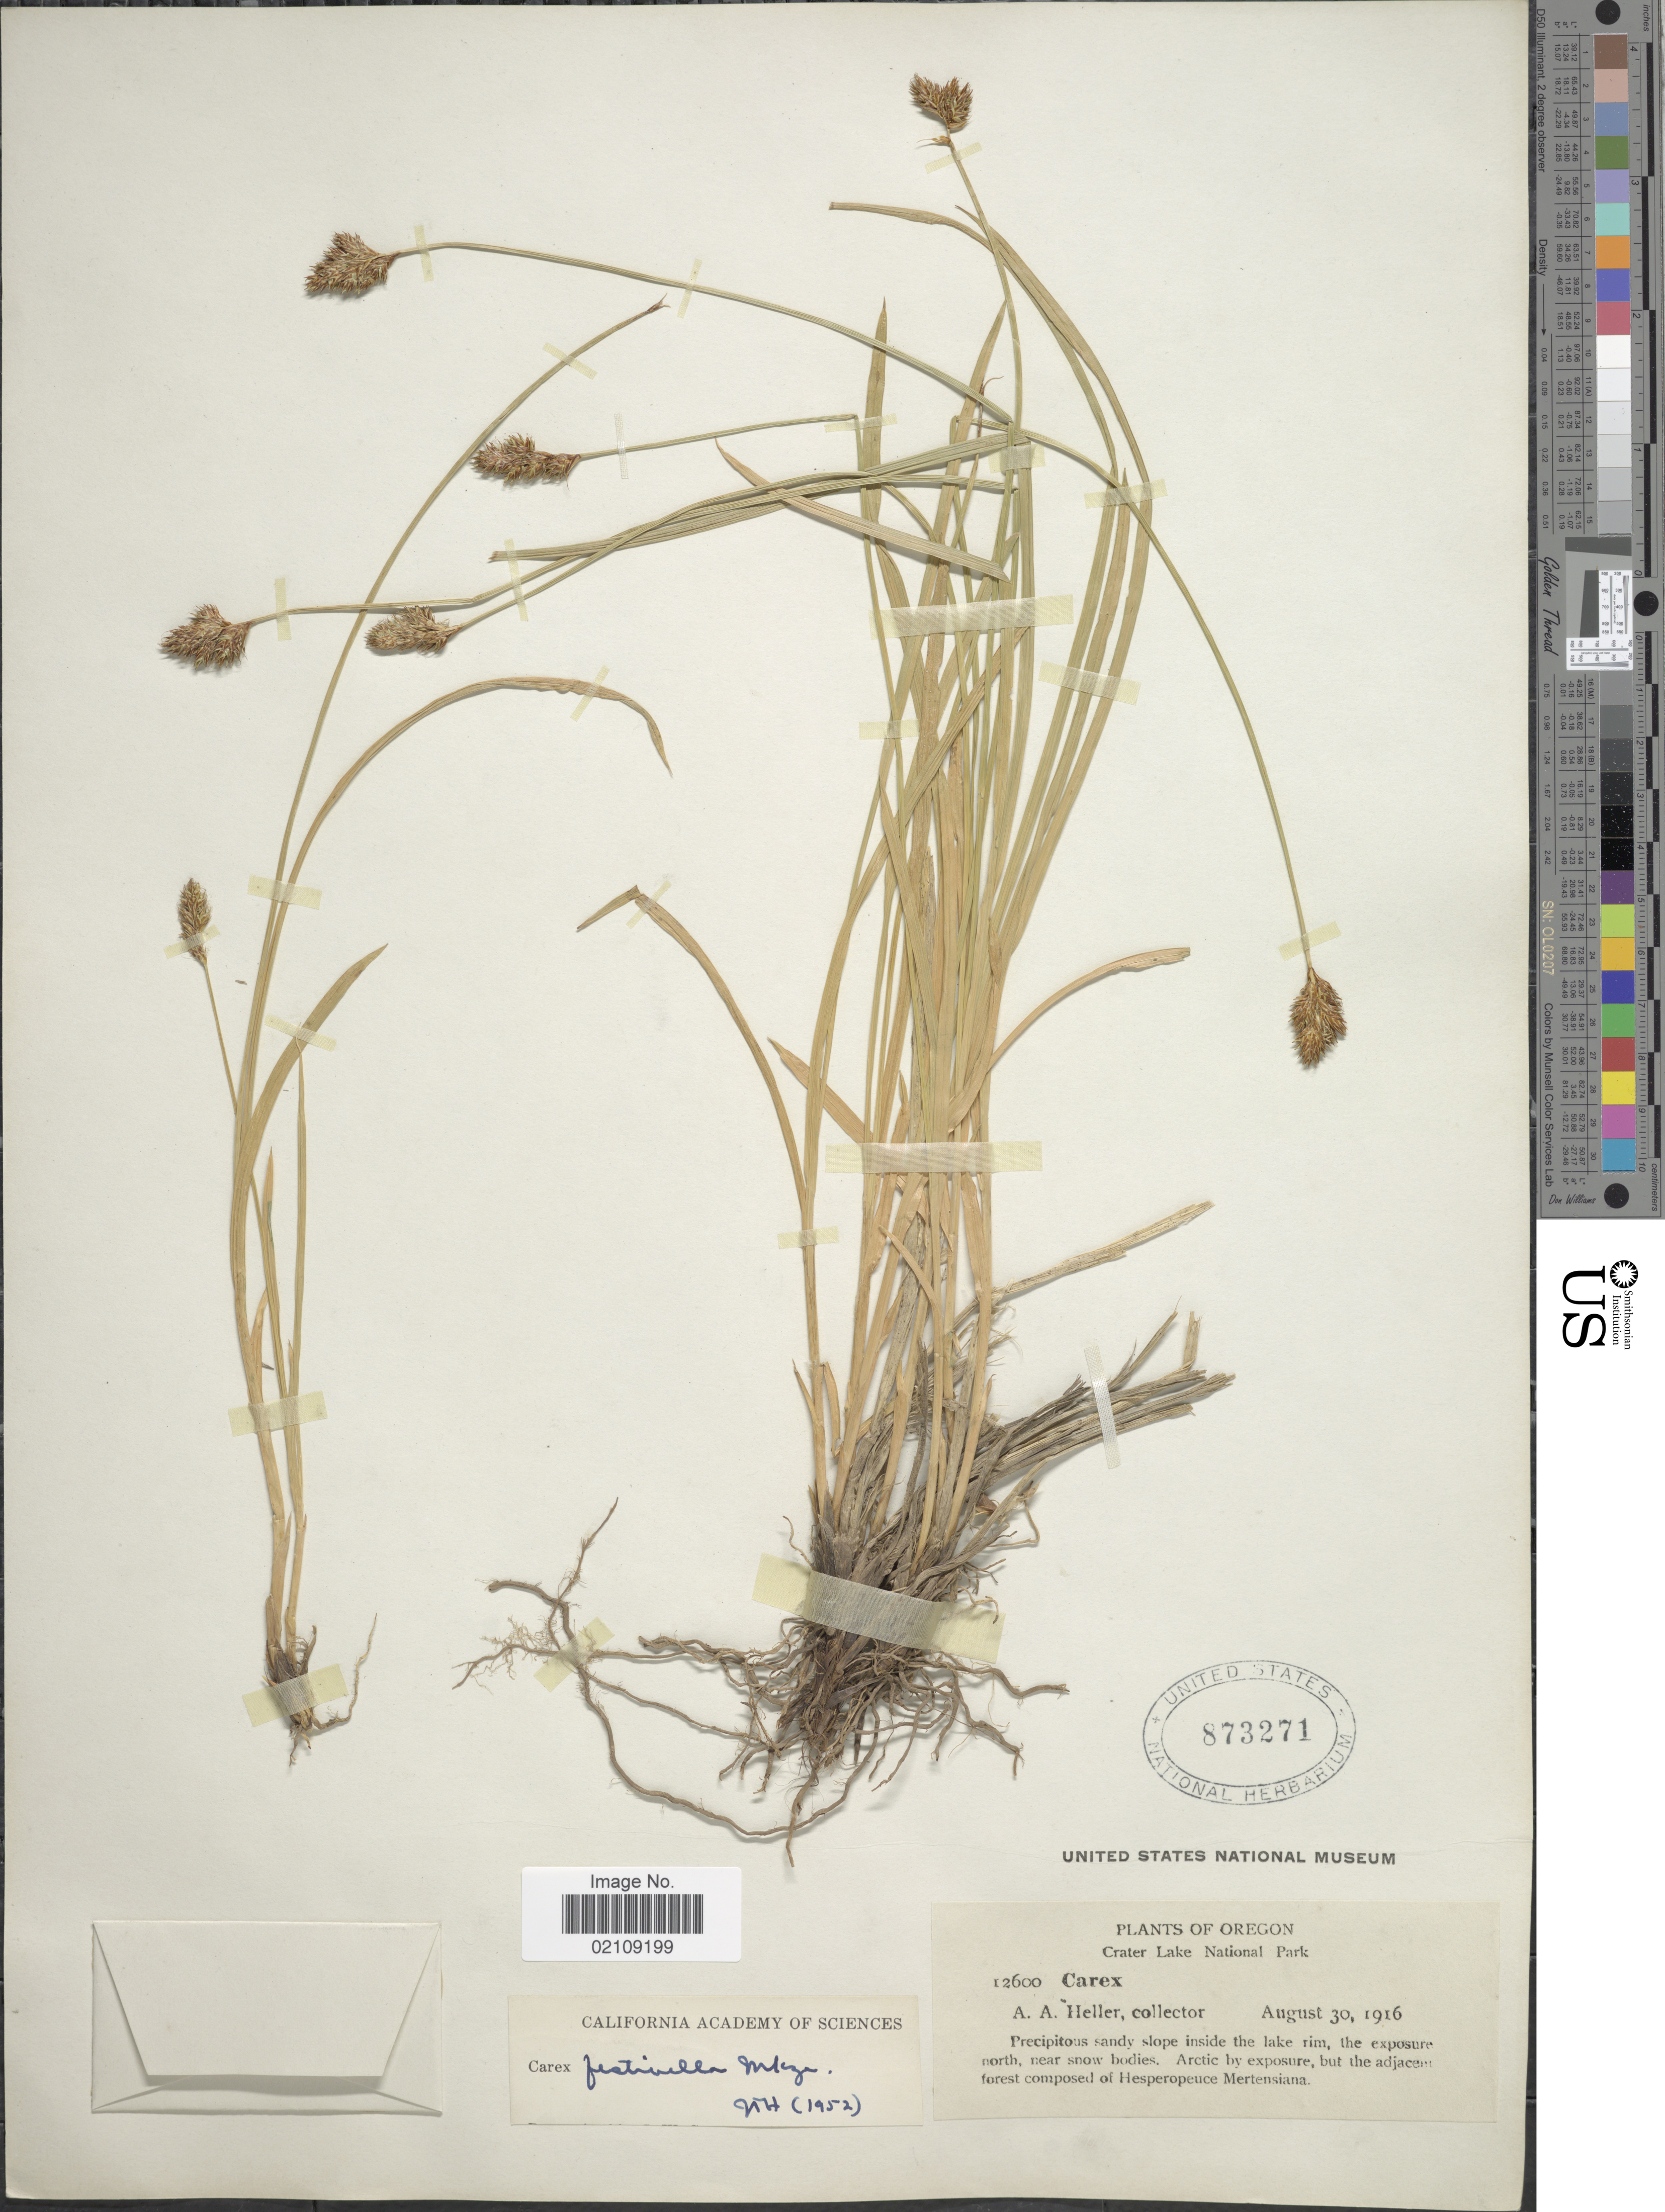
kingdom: Plantae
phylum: Tracheophyta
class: Liliopsida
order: Poales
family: Cyperaceae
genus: Carex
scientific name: Carex microptera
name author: Mack.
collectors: A. A. Heller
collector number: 12600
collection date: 1916-08-30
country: United States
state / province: Oregon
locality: Crater Lake National Park.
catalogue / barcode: US 873271